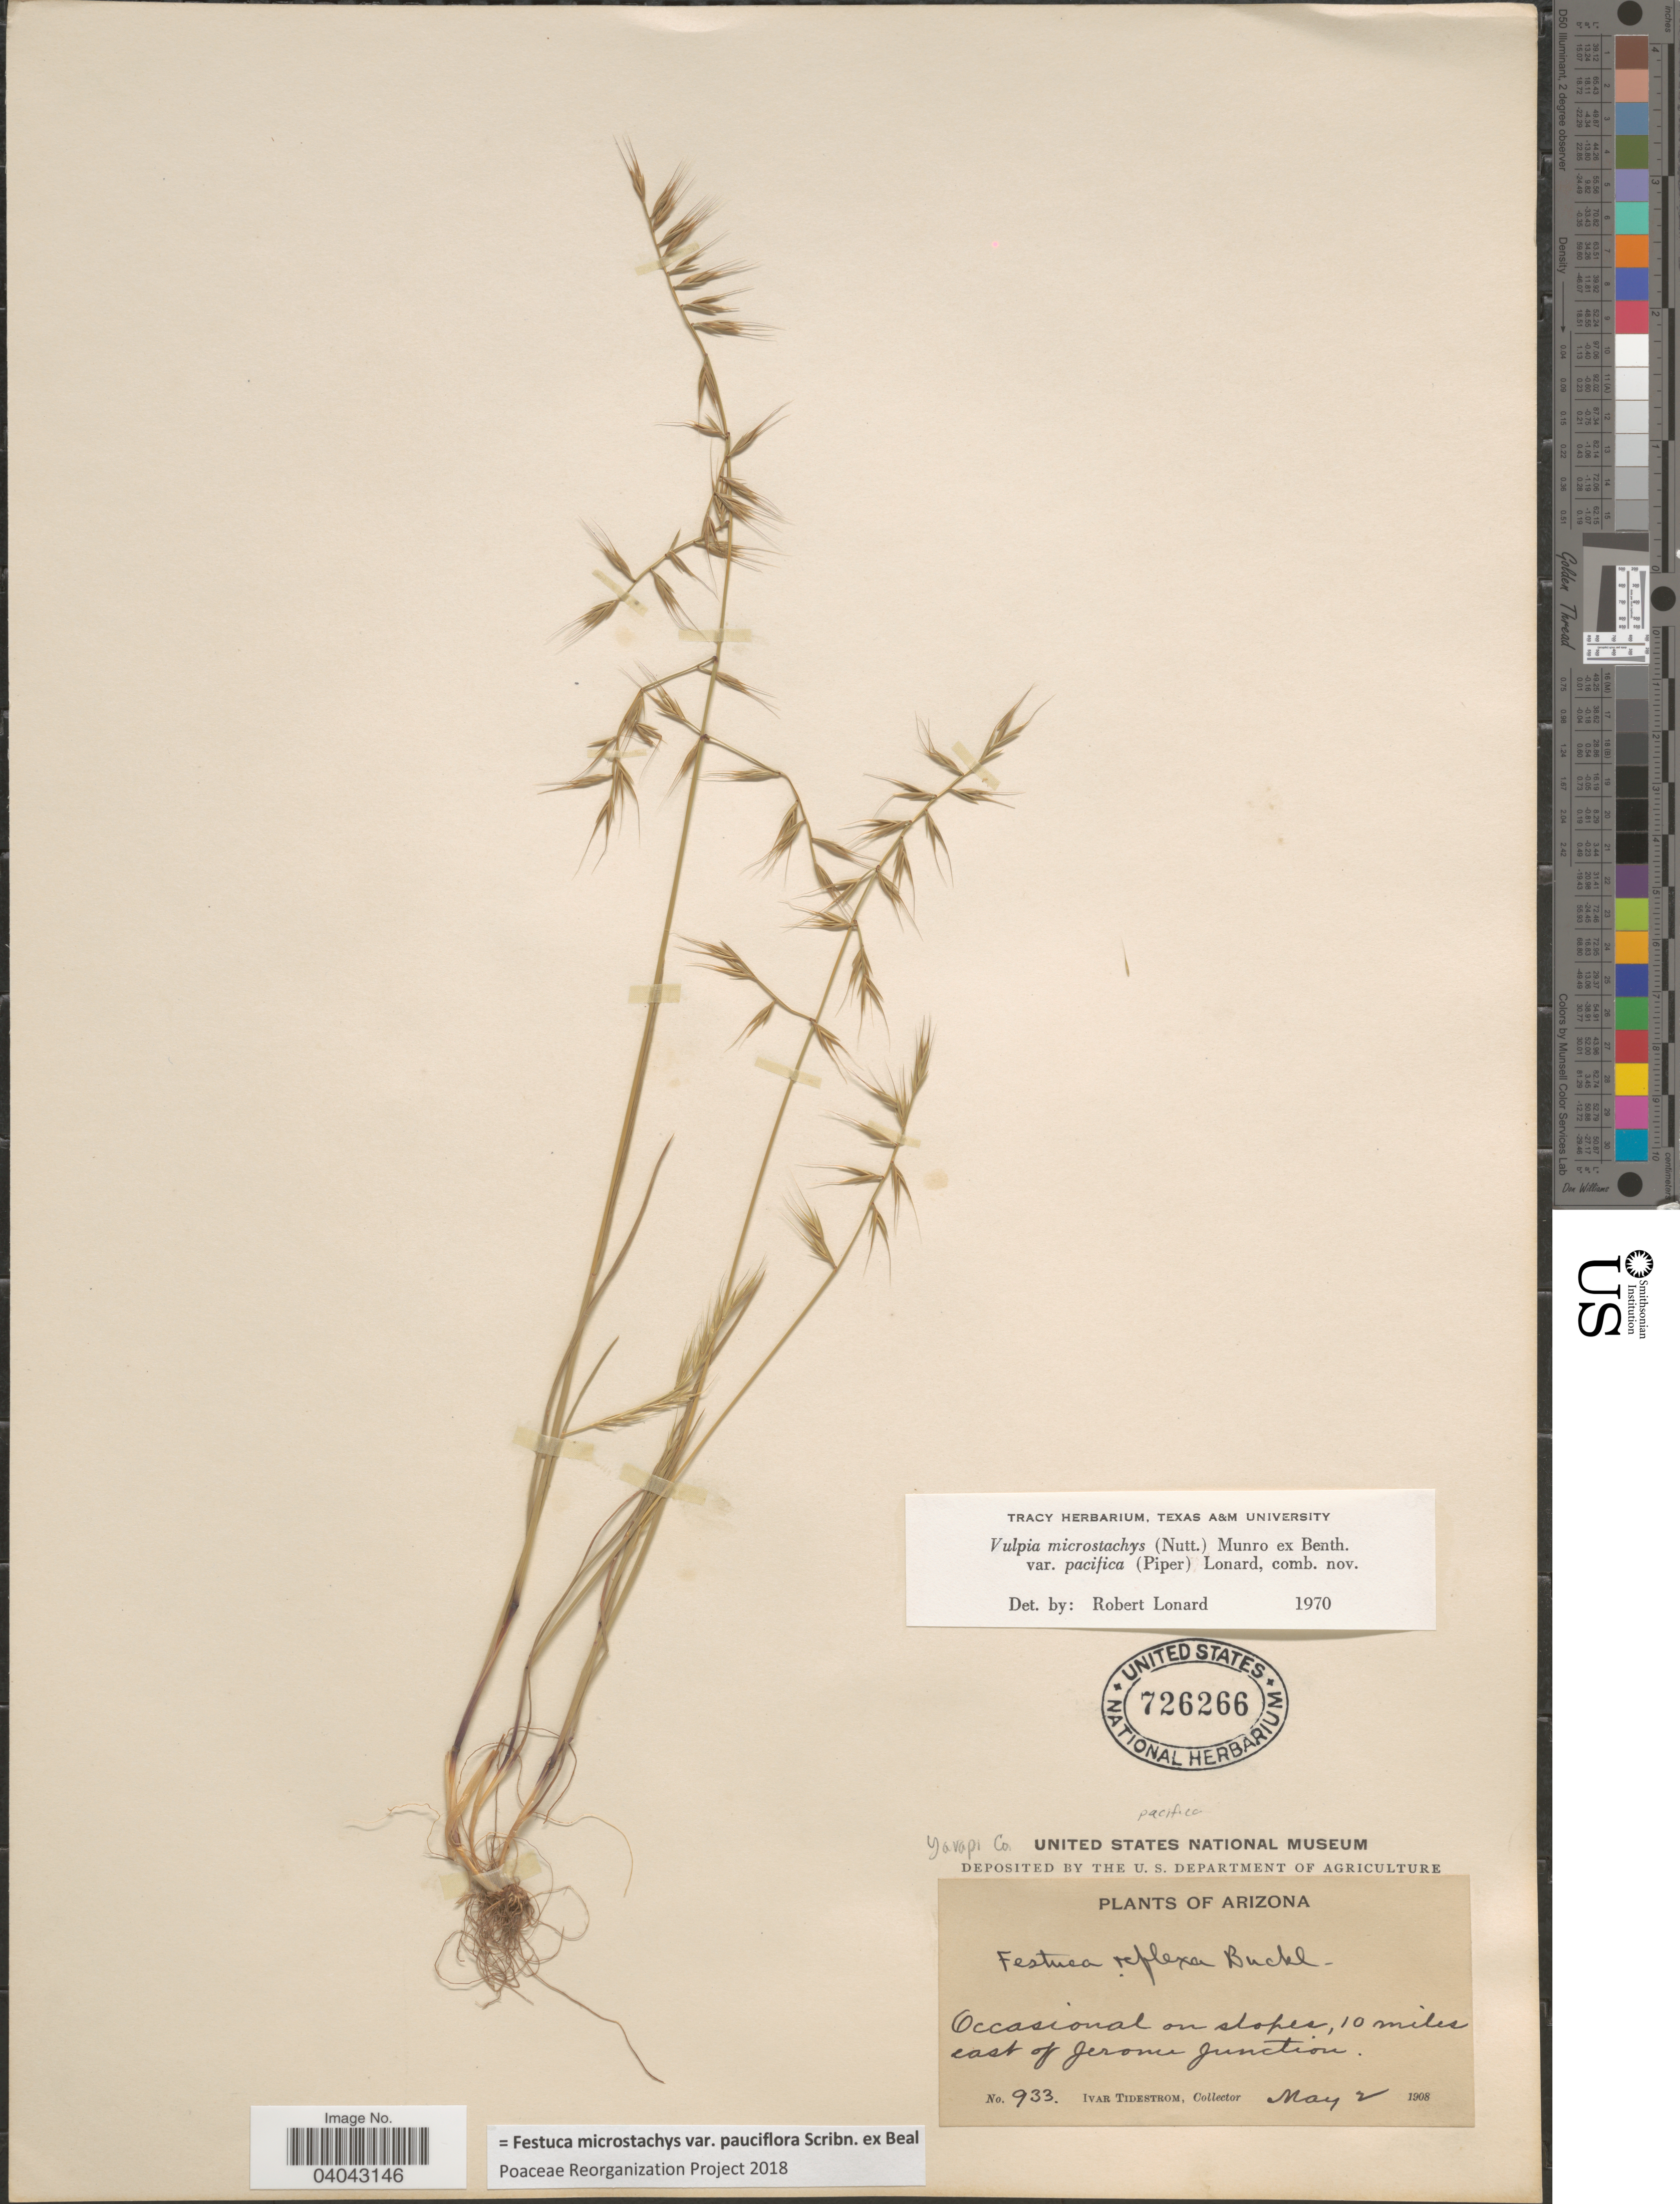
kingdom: Plantae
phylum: Tracheophyta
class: Liliopsida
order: Poales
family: Poaceae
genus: Festuca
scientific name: Festuca microstachys var. pauciflora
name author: Scribn. ex W.J. Beal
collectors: I. F. Tidestrom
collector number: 933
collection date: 1908-05-02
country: United States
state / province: Arizona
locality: Occasional on slopes, 10 miles east of Jerome Junction. Yavapi Co.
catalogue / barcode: US 726266